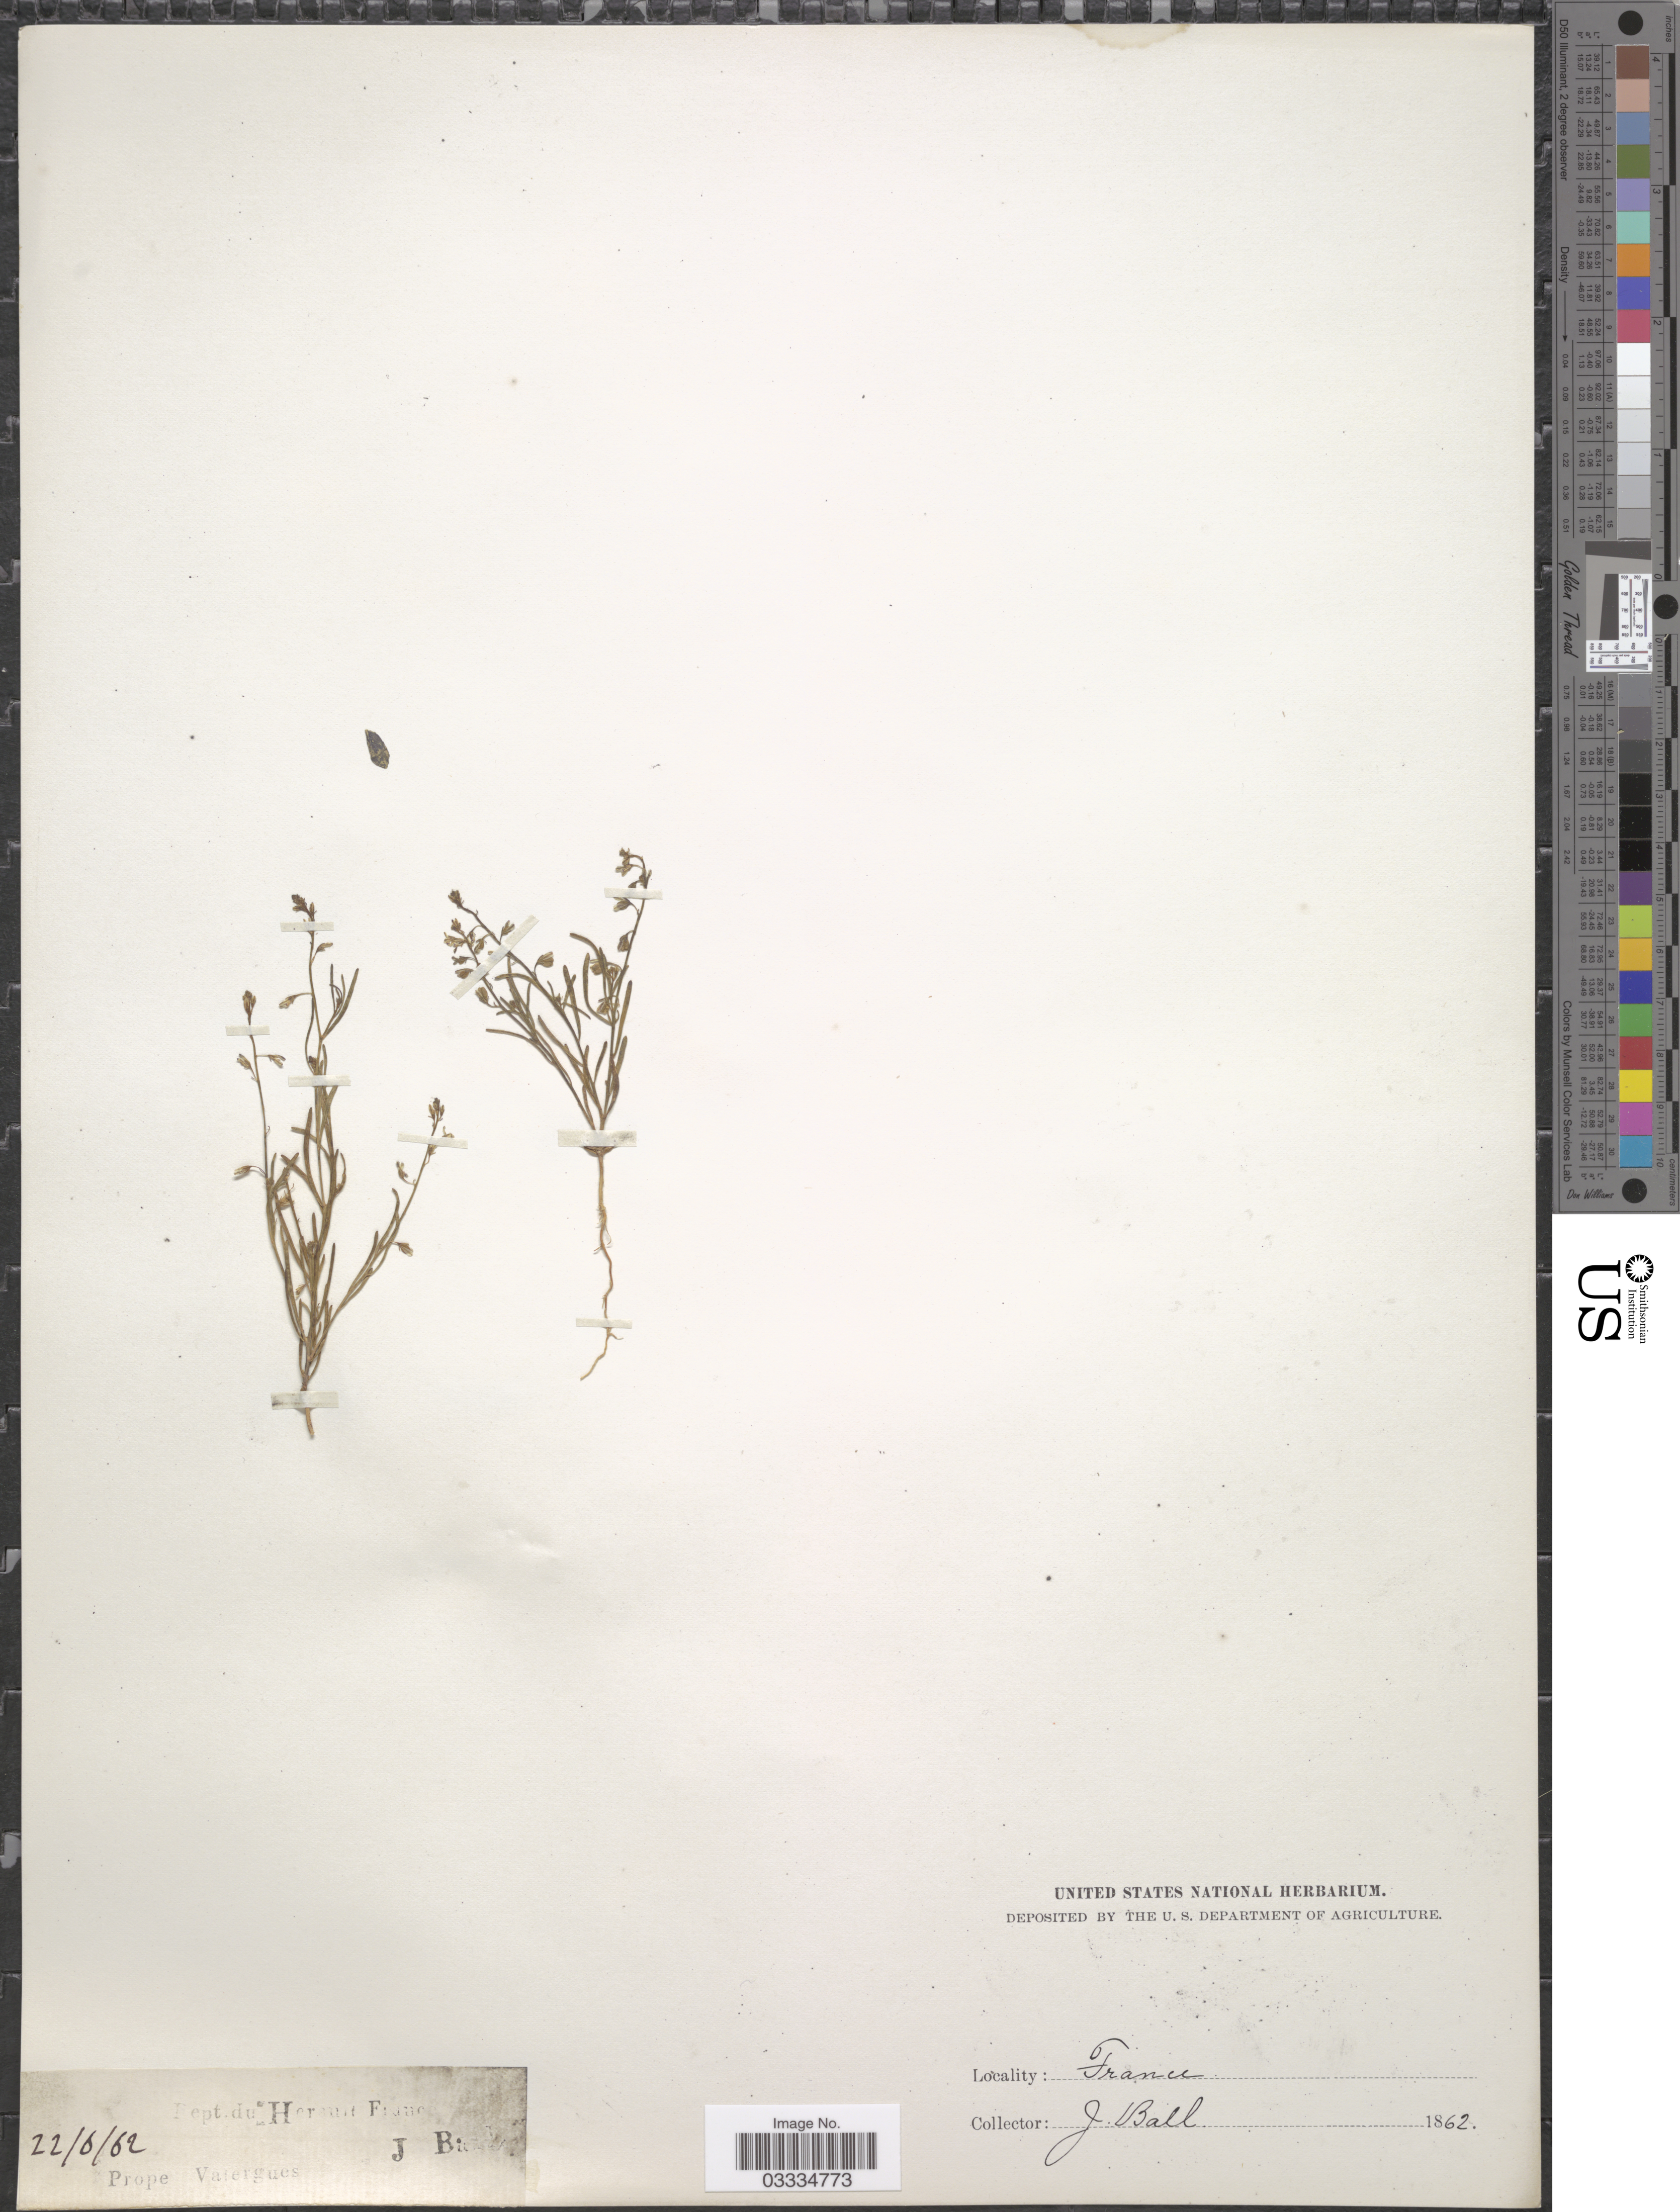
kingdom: Plantae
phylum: Tracheophyta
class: Magnoliopsida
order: Fabales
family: Polygalaceae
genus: Polygala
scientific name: Polygala sp.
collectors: J. Ball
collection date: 1862-06-22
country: France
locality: Dept. du Hera [illegible text]. Prope Valergues.